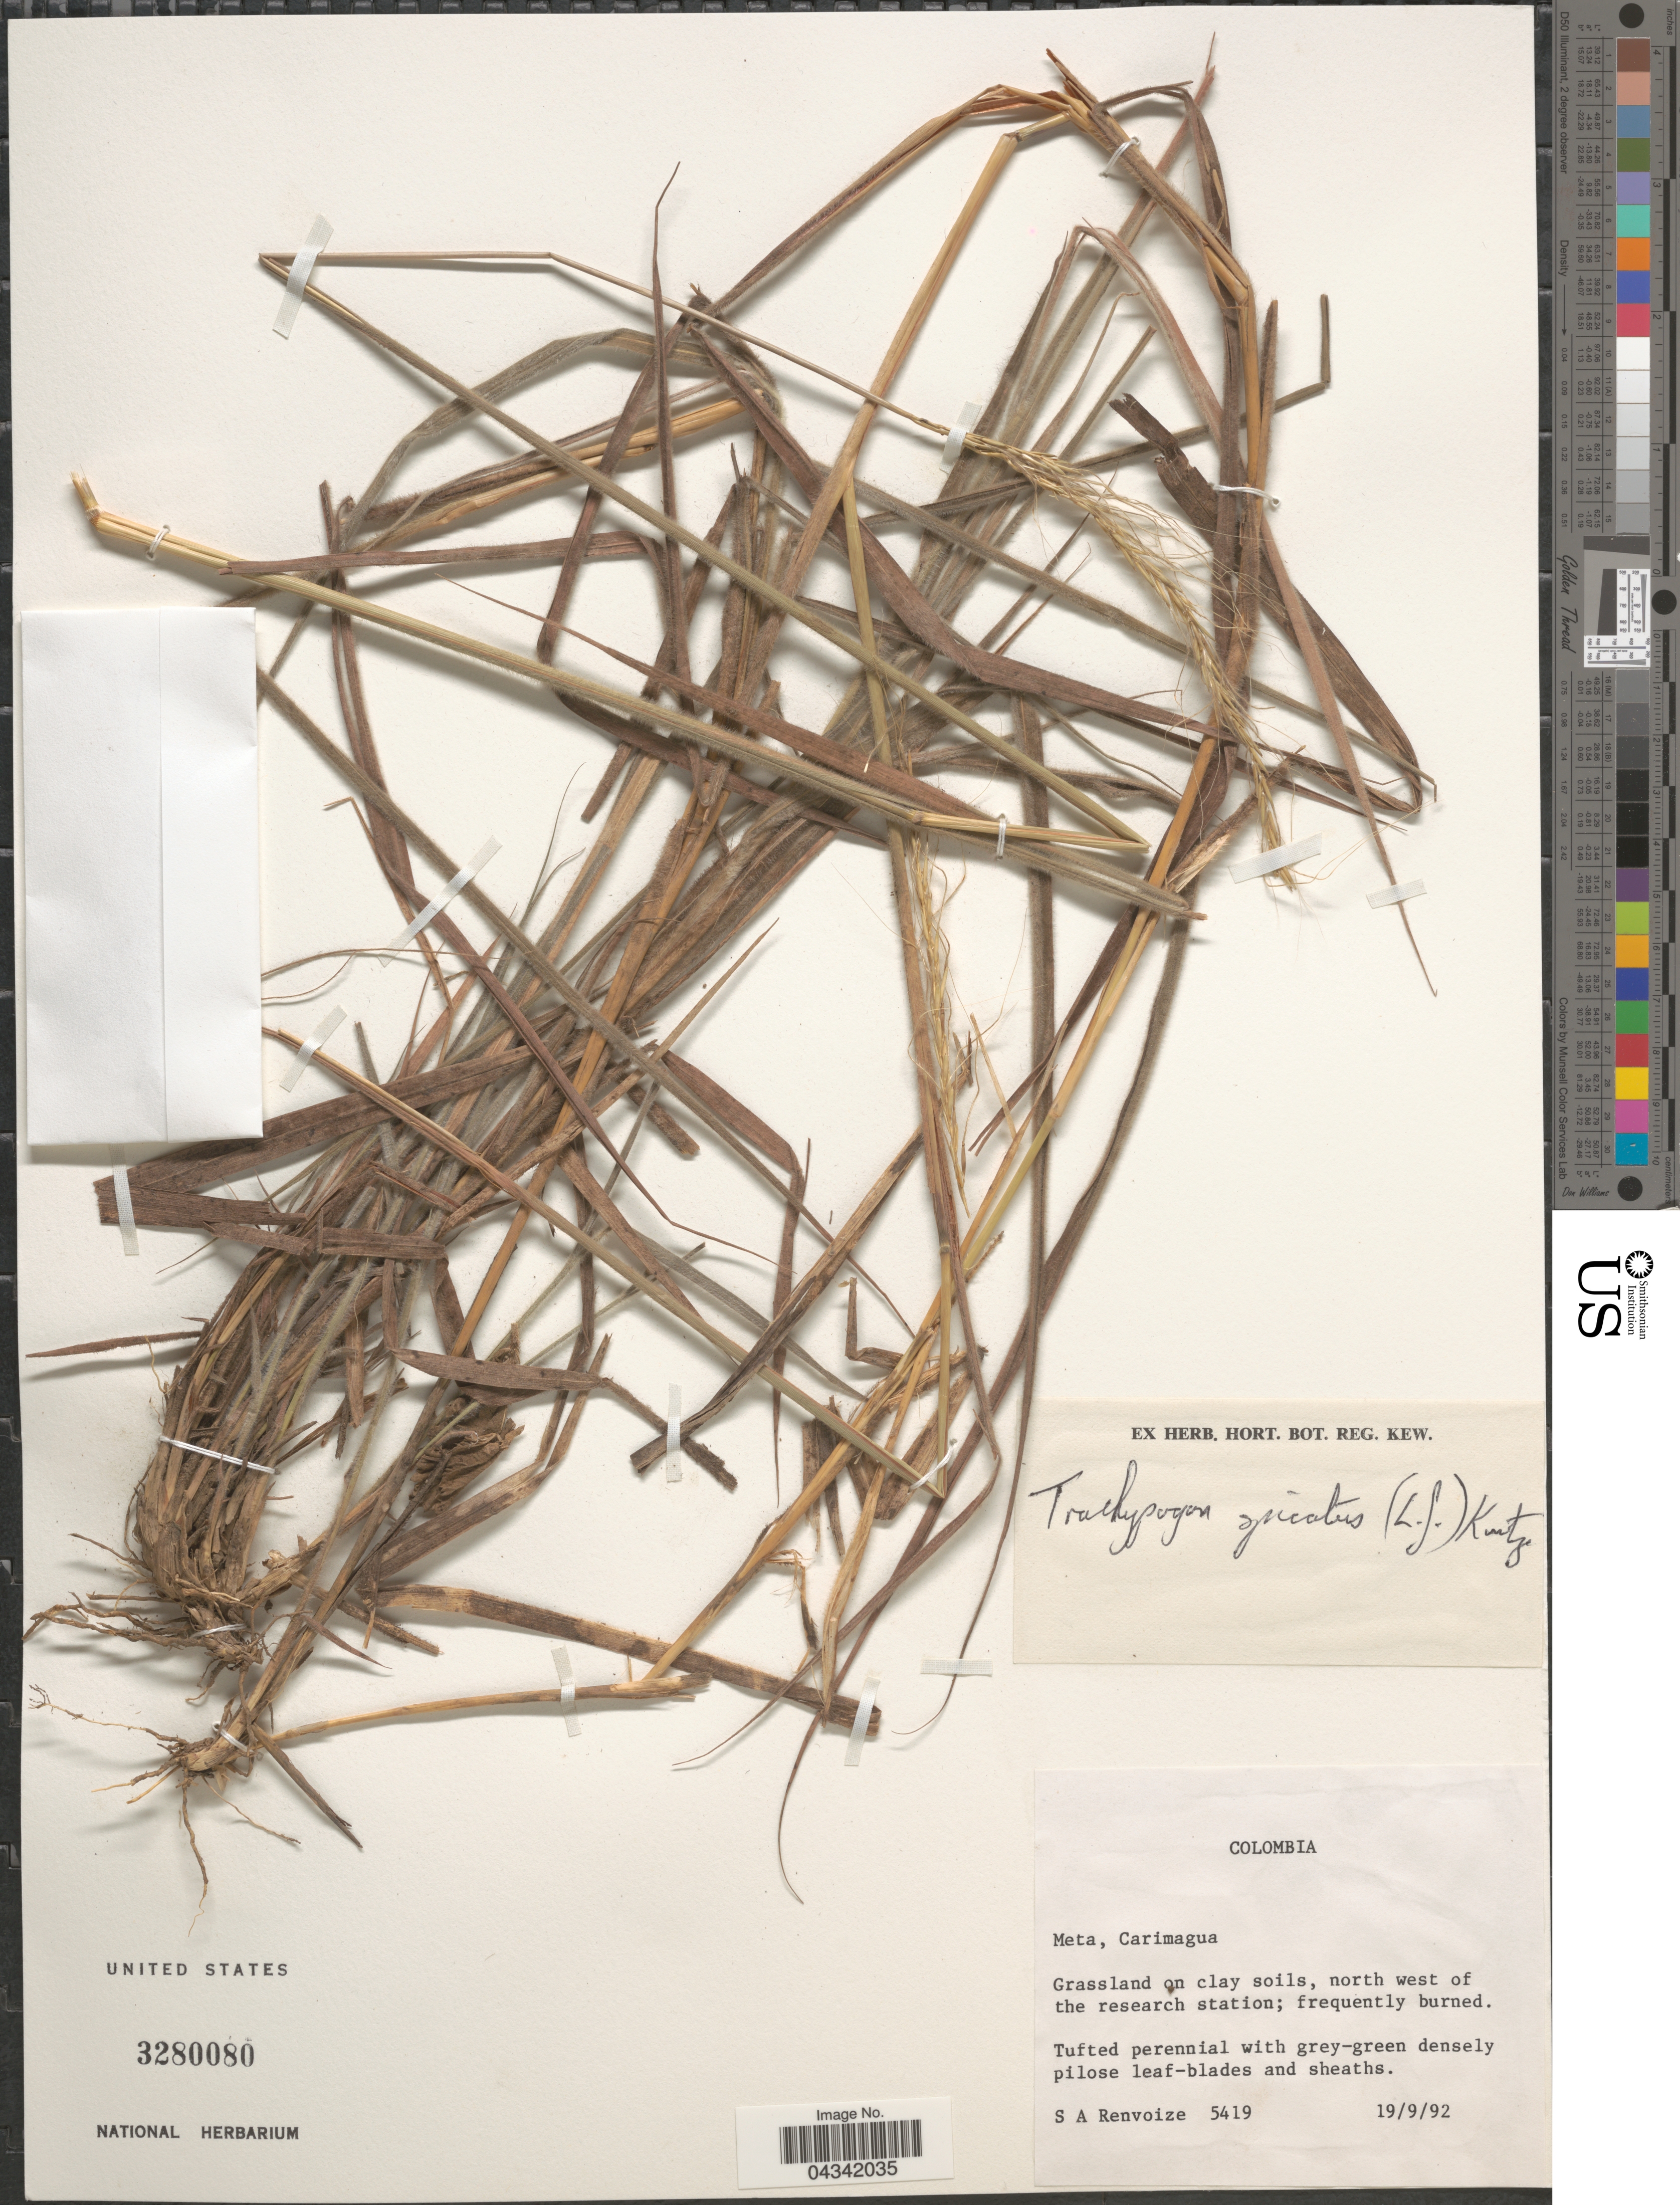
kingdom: Plantae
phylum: Tracheophyta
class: Liliopsida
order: Poales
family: Poaceae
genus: Trachypogon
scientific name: Trachypogon spicatus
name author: (L. f.) Kuntze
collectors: S. A. Renvoize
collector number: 5419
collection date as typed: Transcribed d/m/y: 19/9/92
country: Colombia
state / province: Meta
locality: Carimagua. North west of the research station; frequently burned.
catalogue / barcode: US 3280080